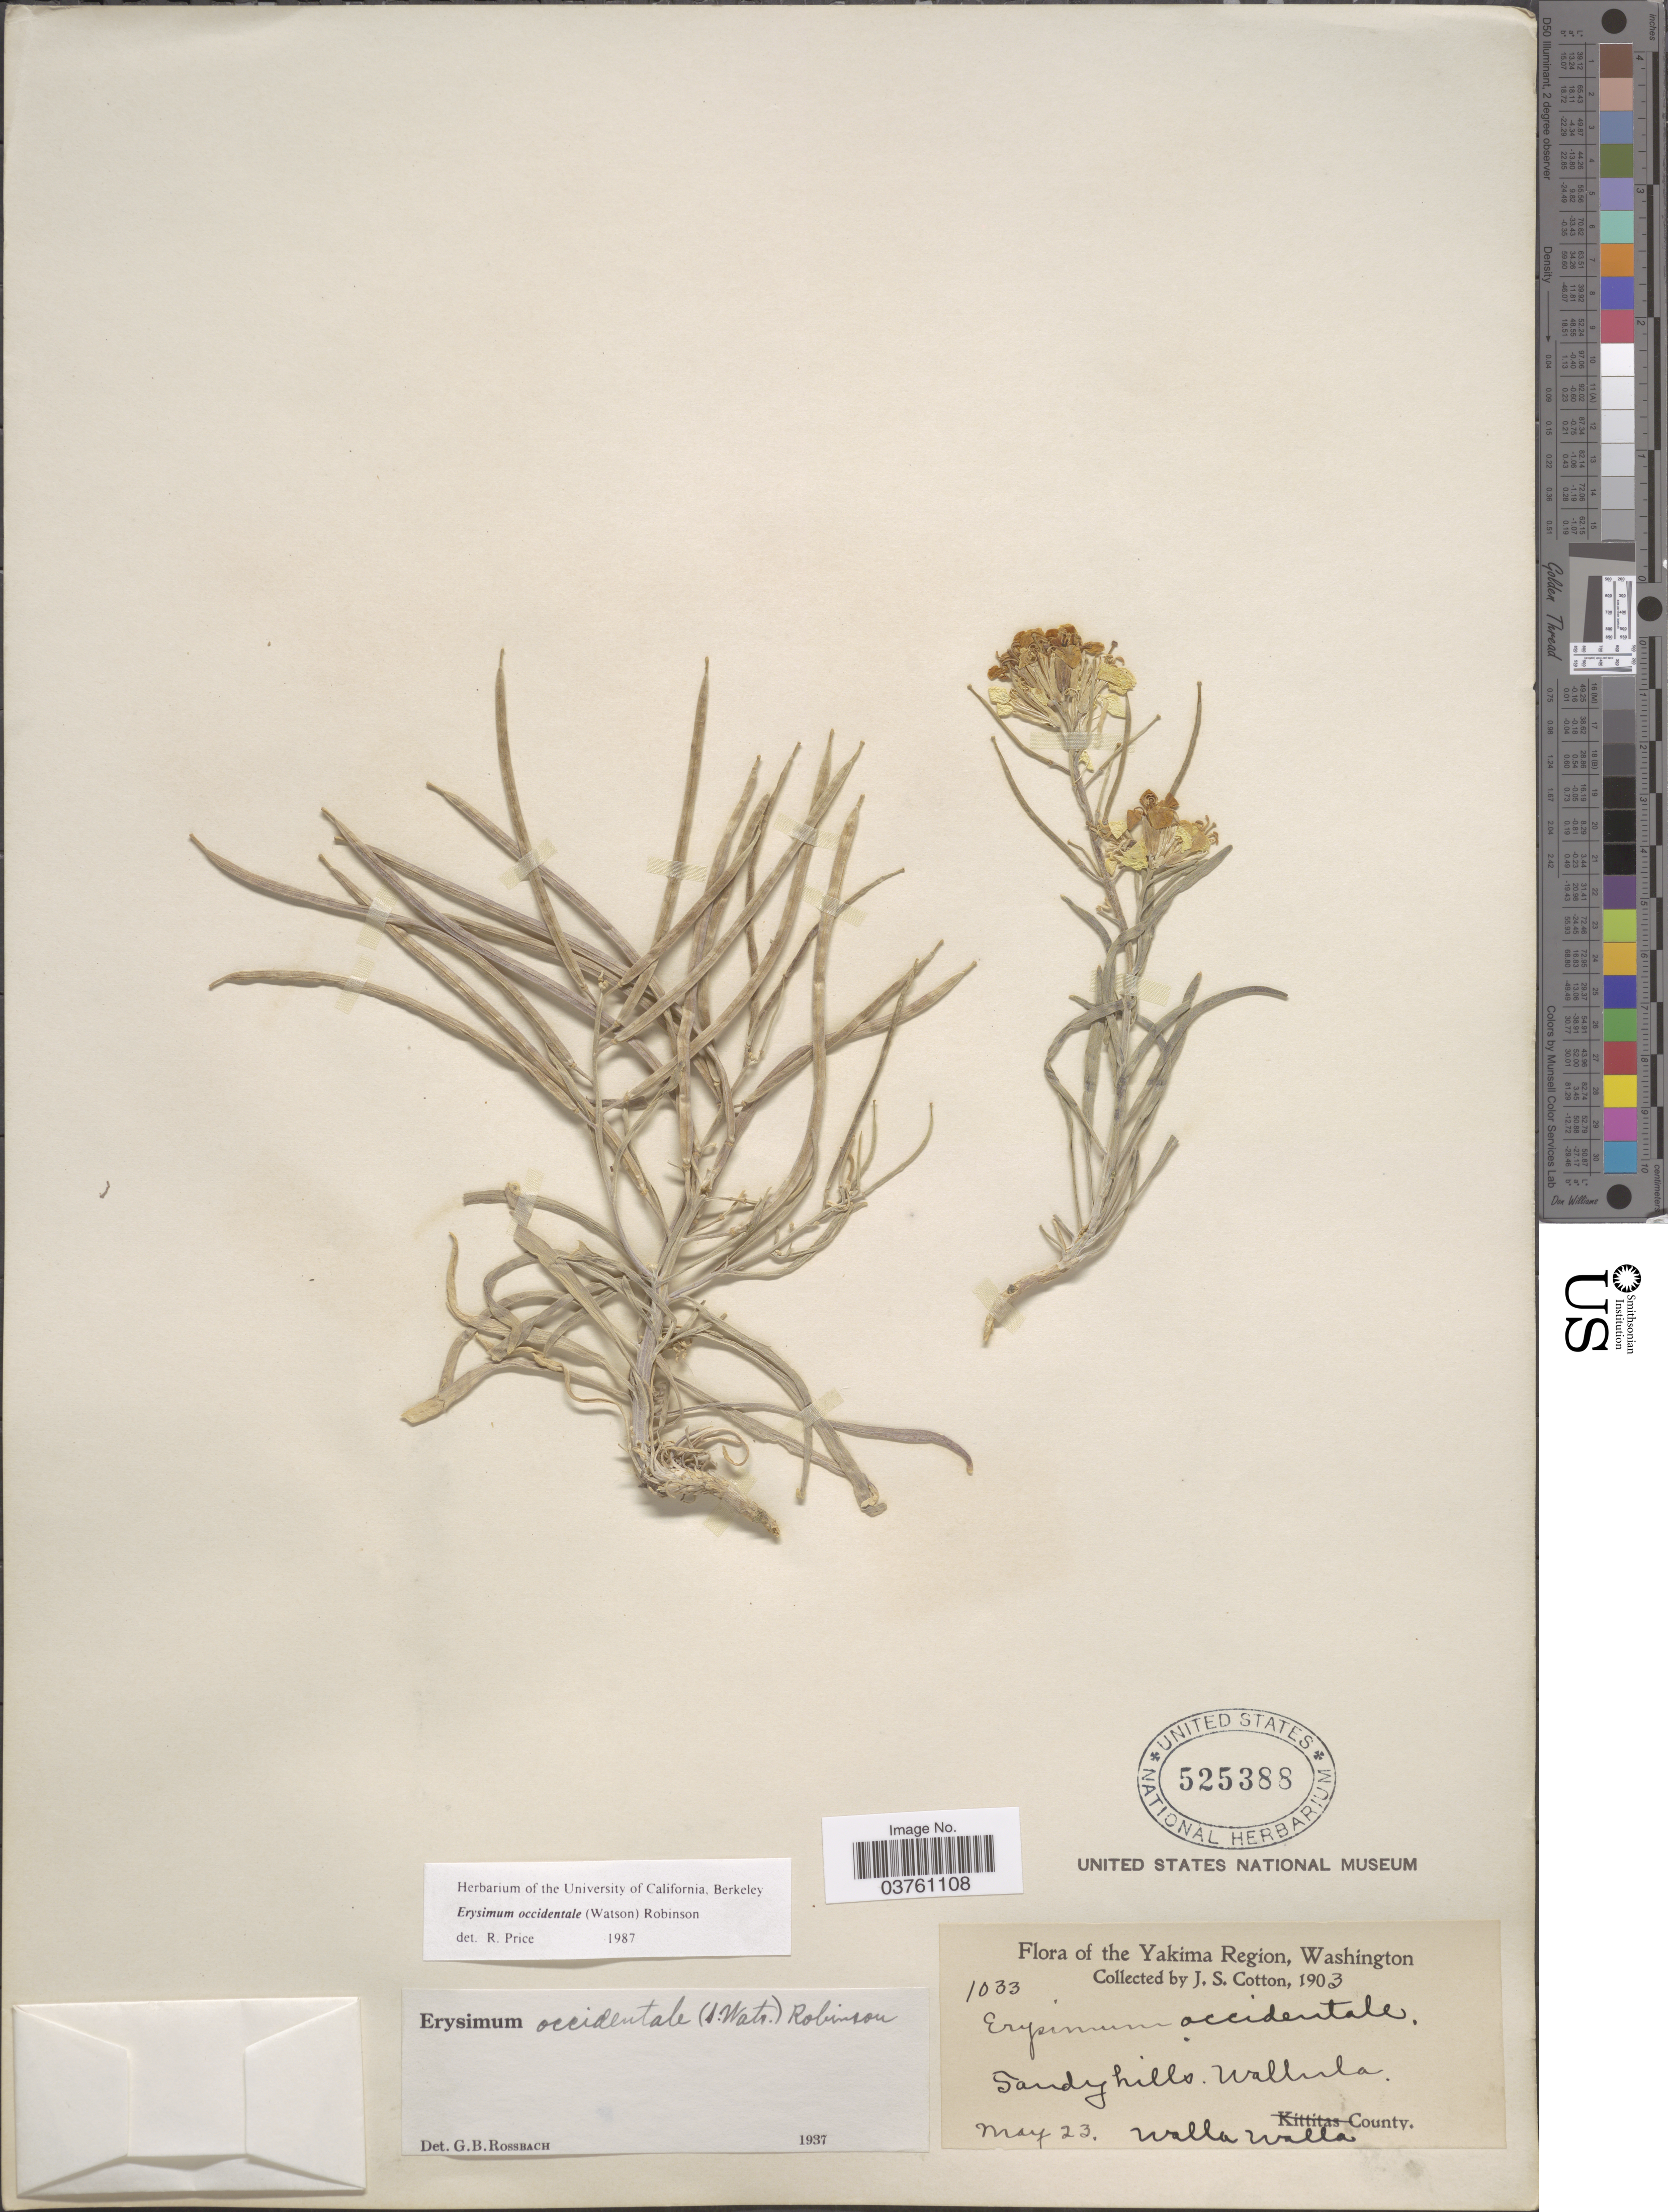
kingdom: Plantae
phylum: Tracheophyta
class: Magnoliopsida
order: Brassicales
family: Brassicaceae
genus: Erysimum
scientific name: Erysimum occidentale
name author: (S. Watson) B.L. Rob.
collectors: J. S. Cotton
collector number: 1033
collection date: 1903-05-23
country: United States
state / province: Washington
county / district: Yakima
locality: The Yakima Region. Wallula, Wala Wala County.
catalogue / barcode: US 525388